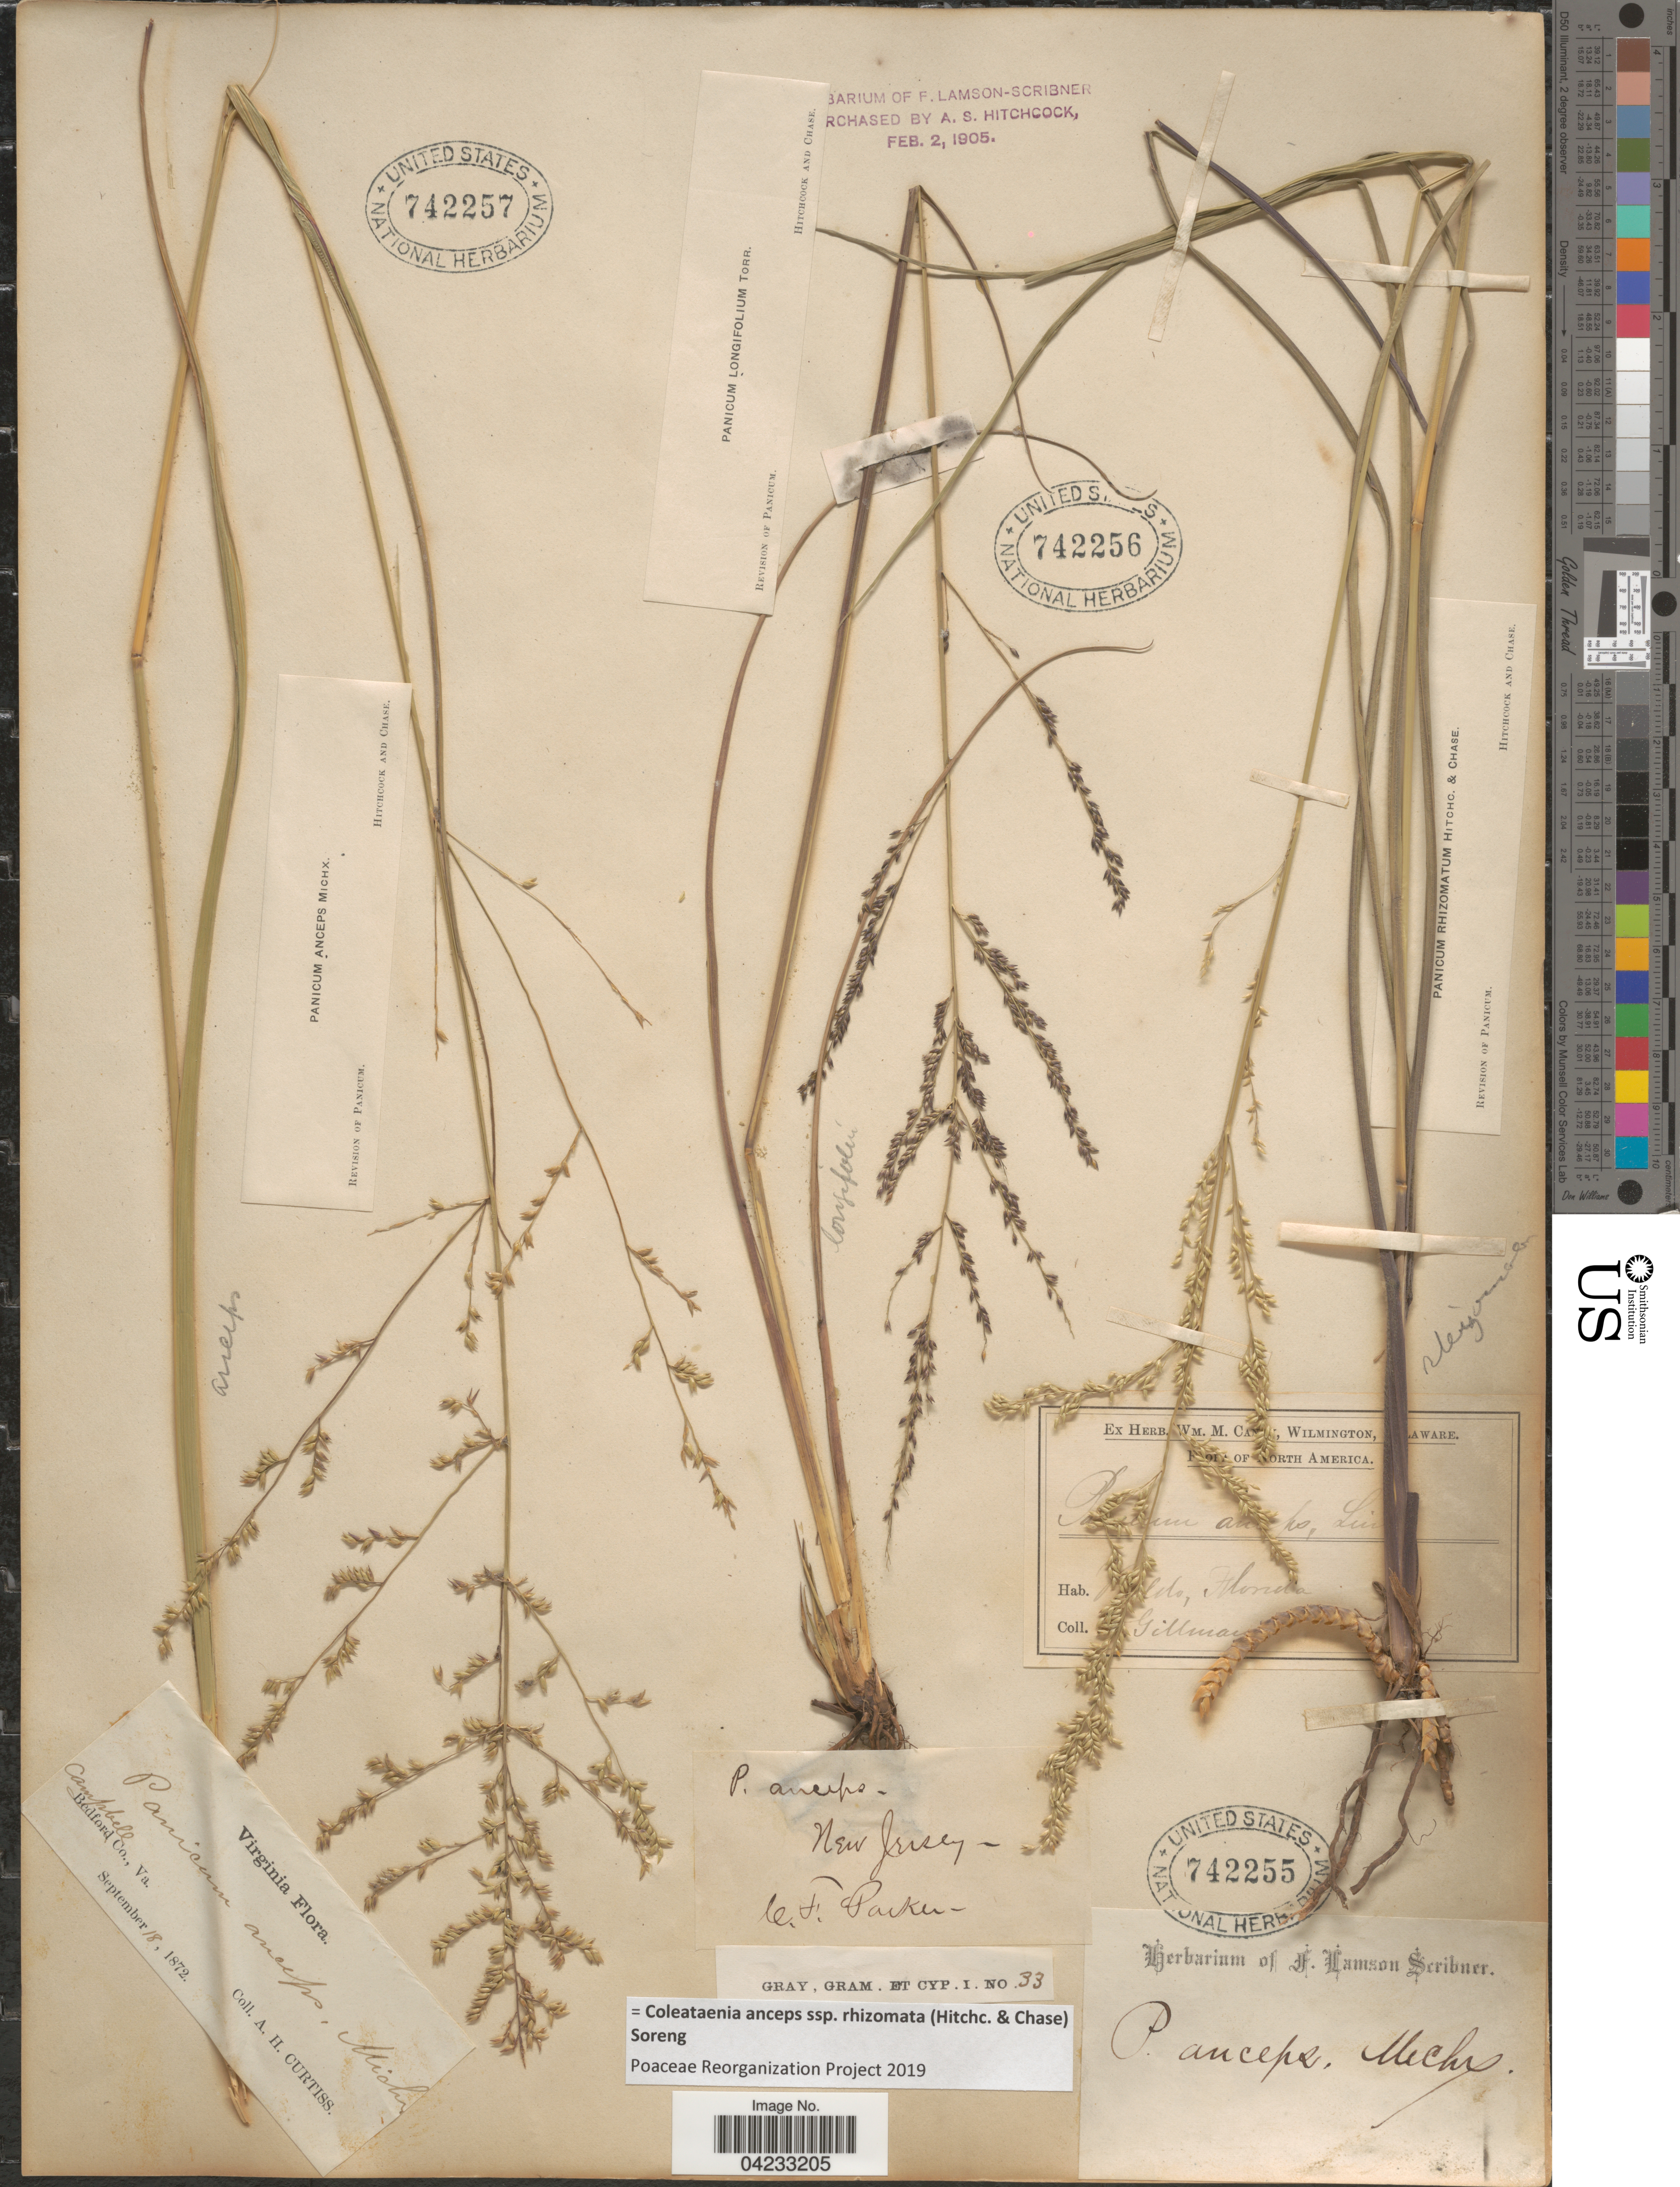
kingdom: Plantae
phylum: Tracheophyta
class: Liliopsida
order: Poales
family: Poaceae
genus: Coleataenia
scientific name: Coleataenia anceps subsp. rhizomata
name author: (Hitchc. & Chase) Soreng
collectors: Gillman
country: United States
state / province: Florida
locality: [illegible text].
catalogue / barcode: US 742256-2